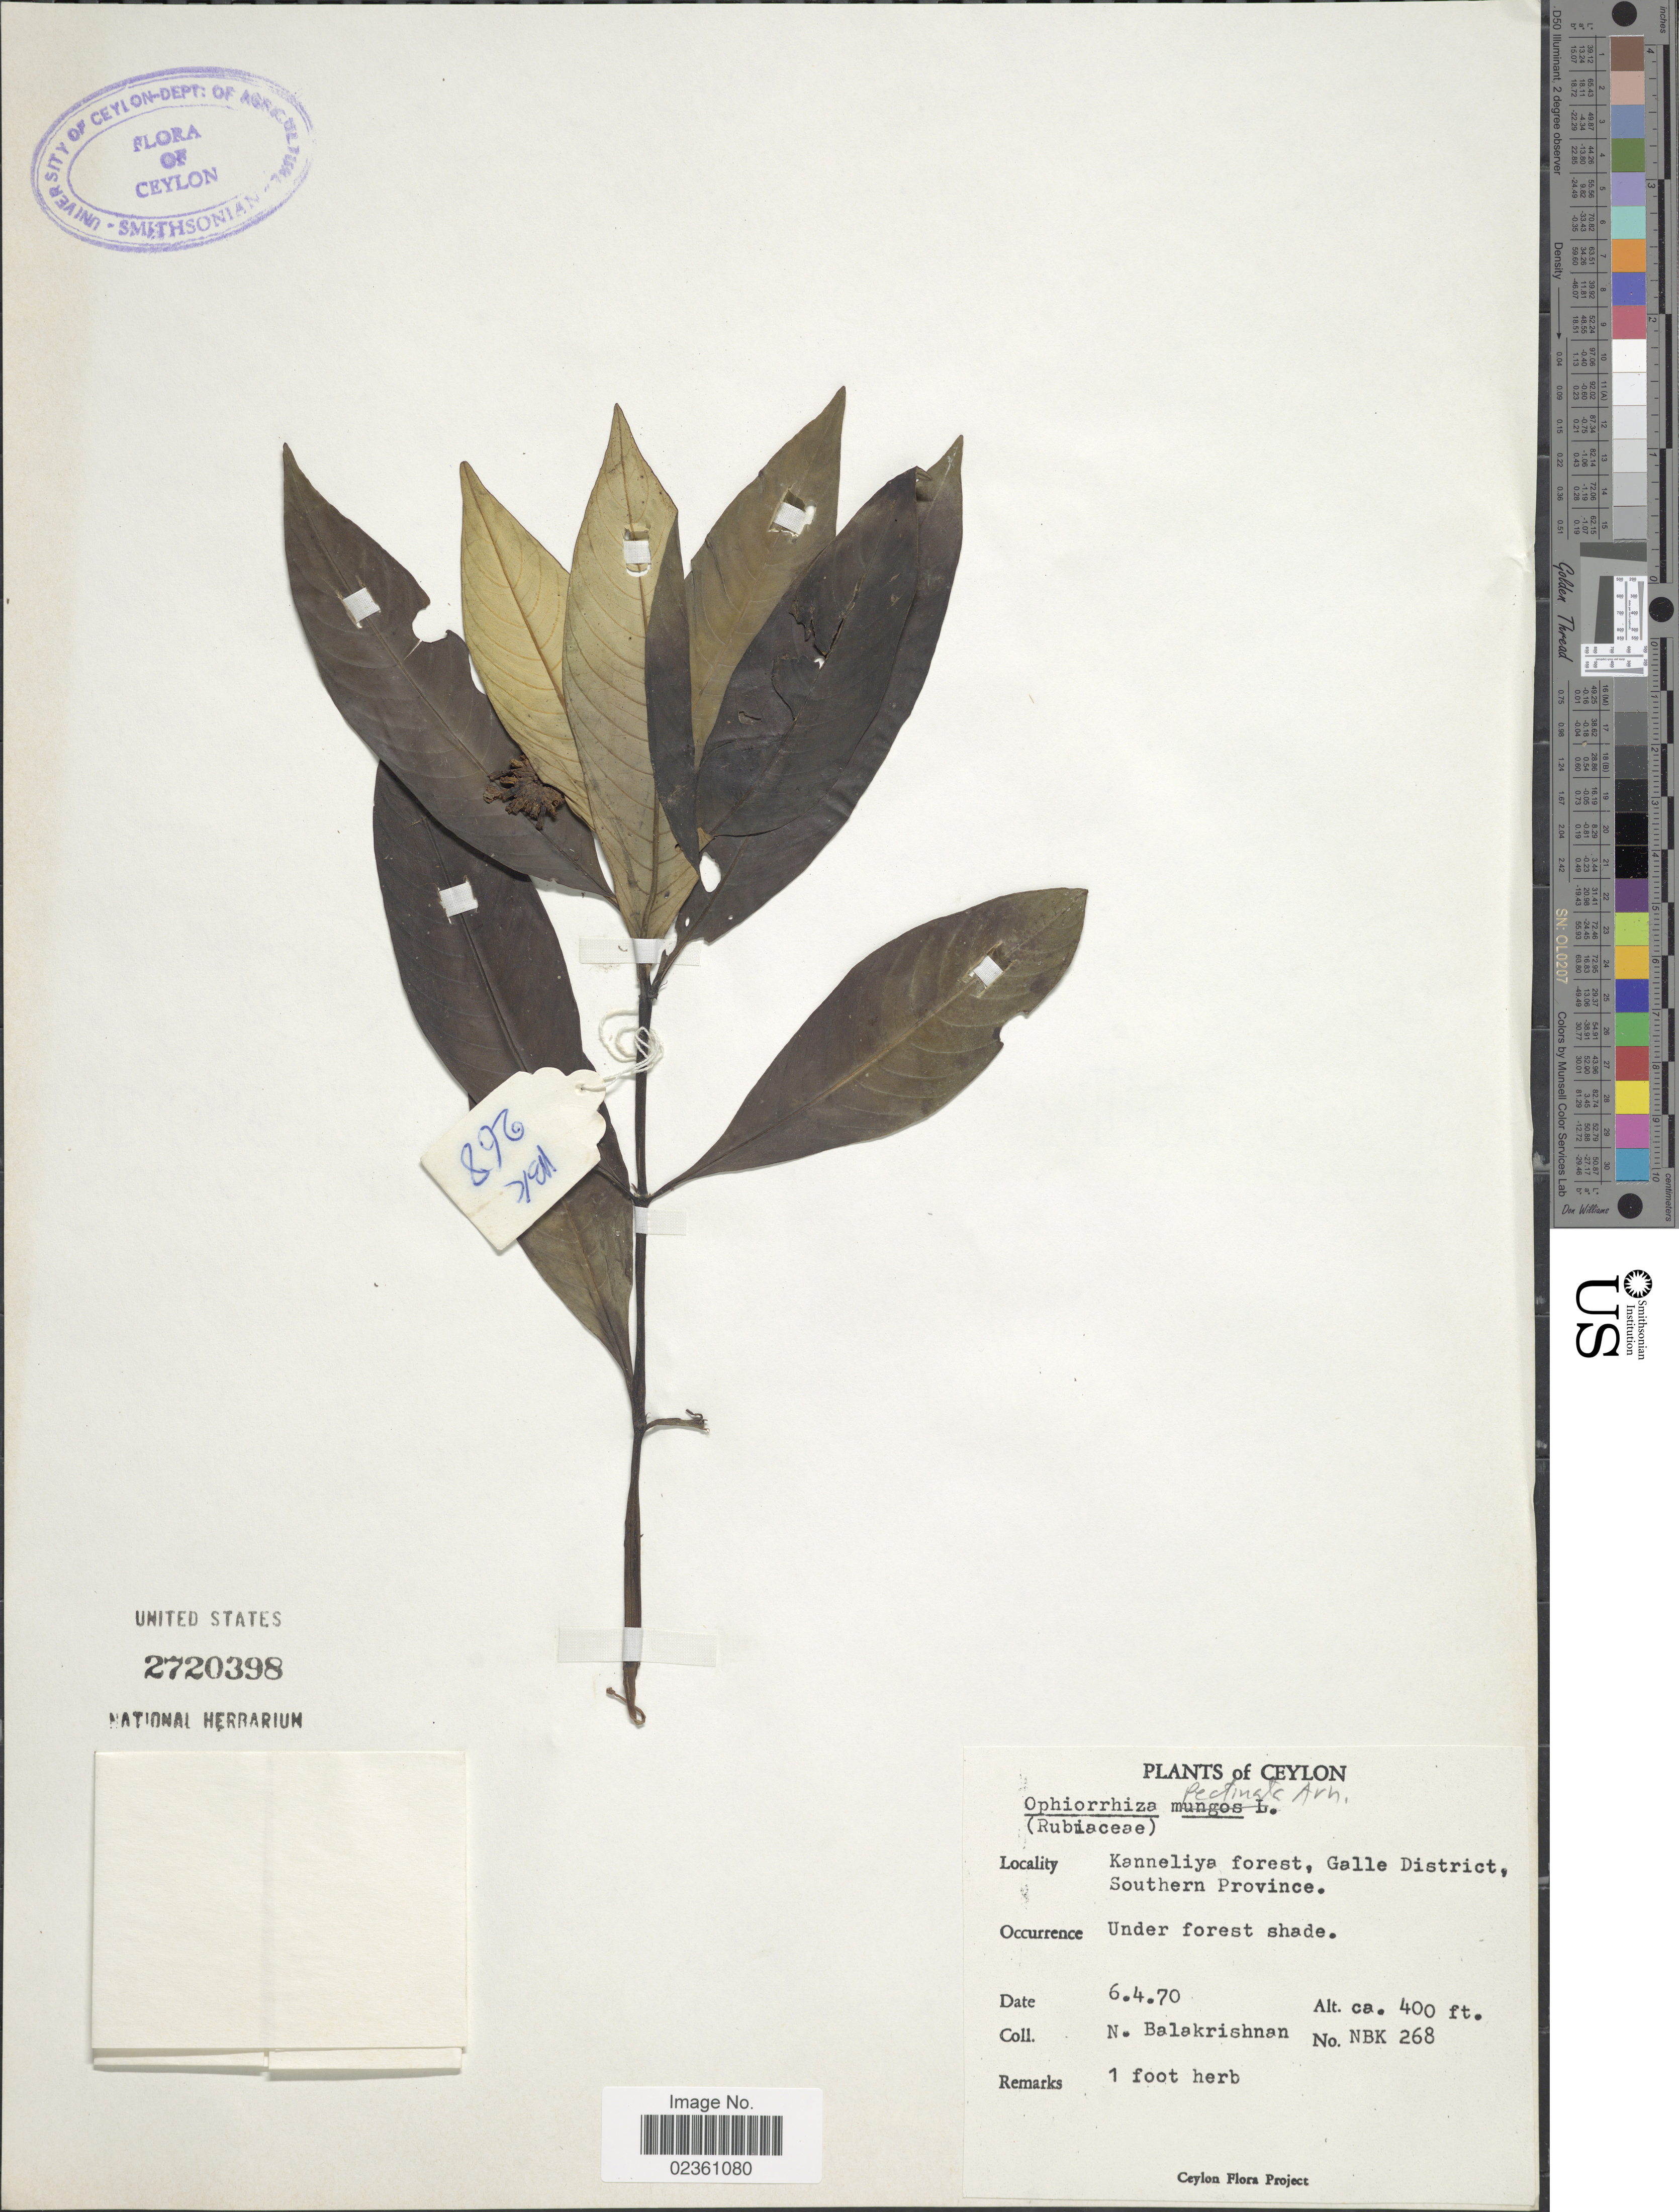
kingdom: Plantae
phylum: Tracheophyta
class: Magnoliopsida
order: Gentianales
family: Rubiaceae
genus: Ophiorrhiza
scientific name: Ophiorrhiza pectinata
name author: Arn.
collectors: N. Balakrishnan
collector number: NBK 268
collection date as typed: Transcribed d/m/y: 6/4/70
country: Sri Lanka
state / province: Southern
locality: Ceylon, Kanneliya forest, Galle District, Under forest shade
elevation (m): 122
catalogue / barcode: US 2720398